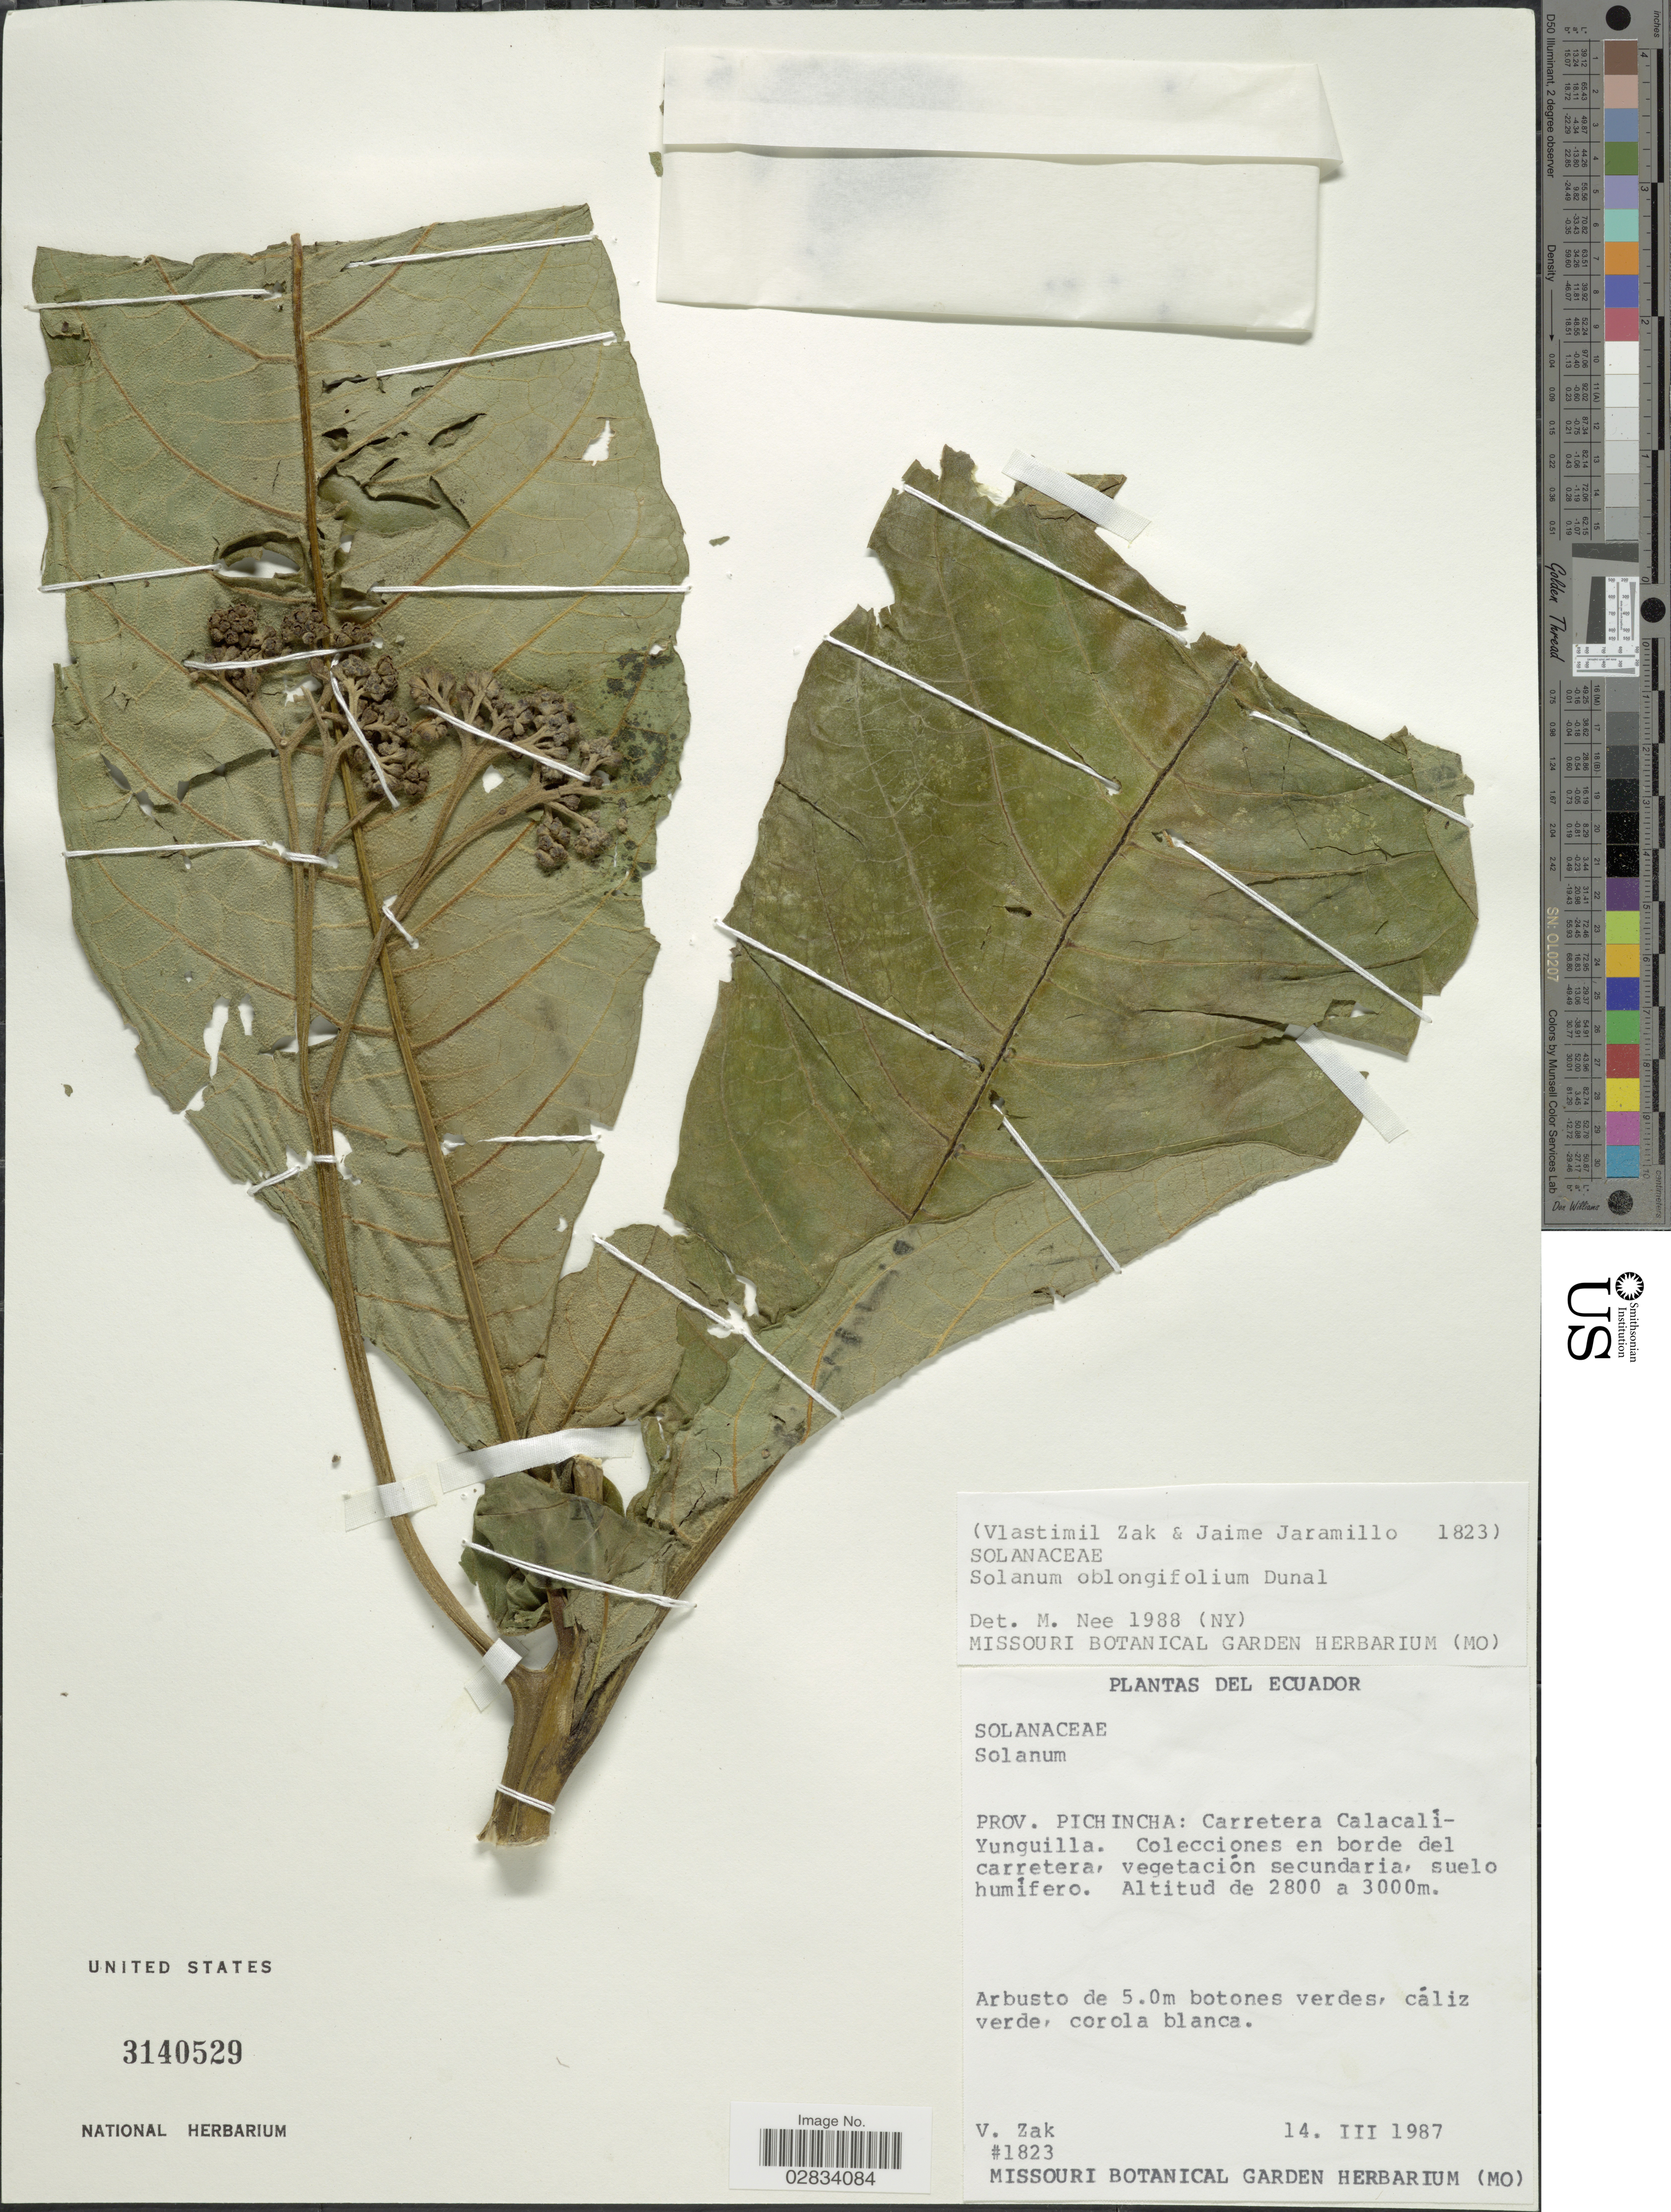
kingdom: Plantae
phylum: Tracheophyta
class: Magnoliopsida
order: Solanales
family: Solanaceae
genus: Solanum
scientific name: Solanum oblongifolium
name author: Duval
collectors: V. Zak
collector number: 1823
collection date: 1987-03-14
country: Ecuador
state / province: Pichincha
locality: Carretera Calacali-Yunguilla.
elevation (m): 2800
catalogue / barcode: US 3140529